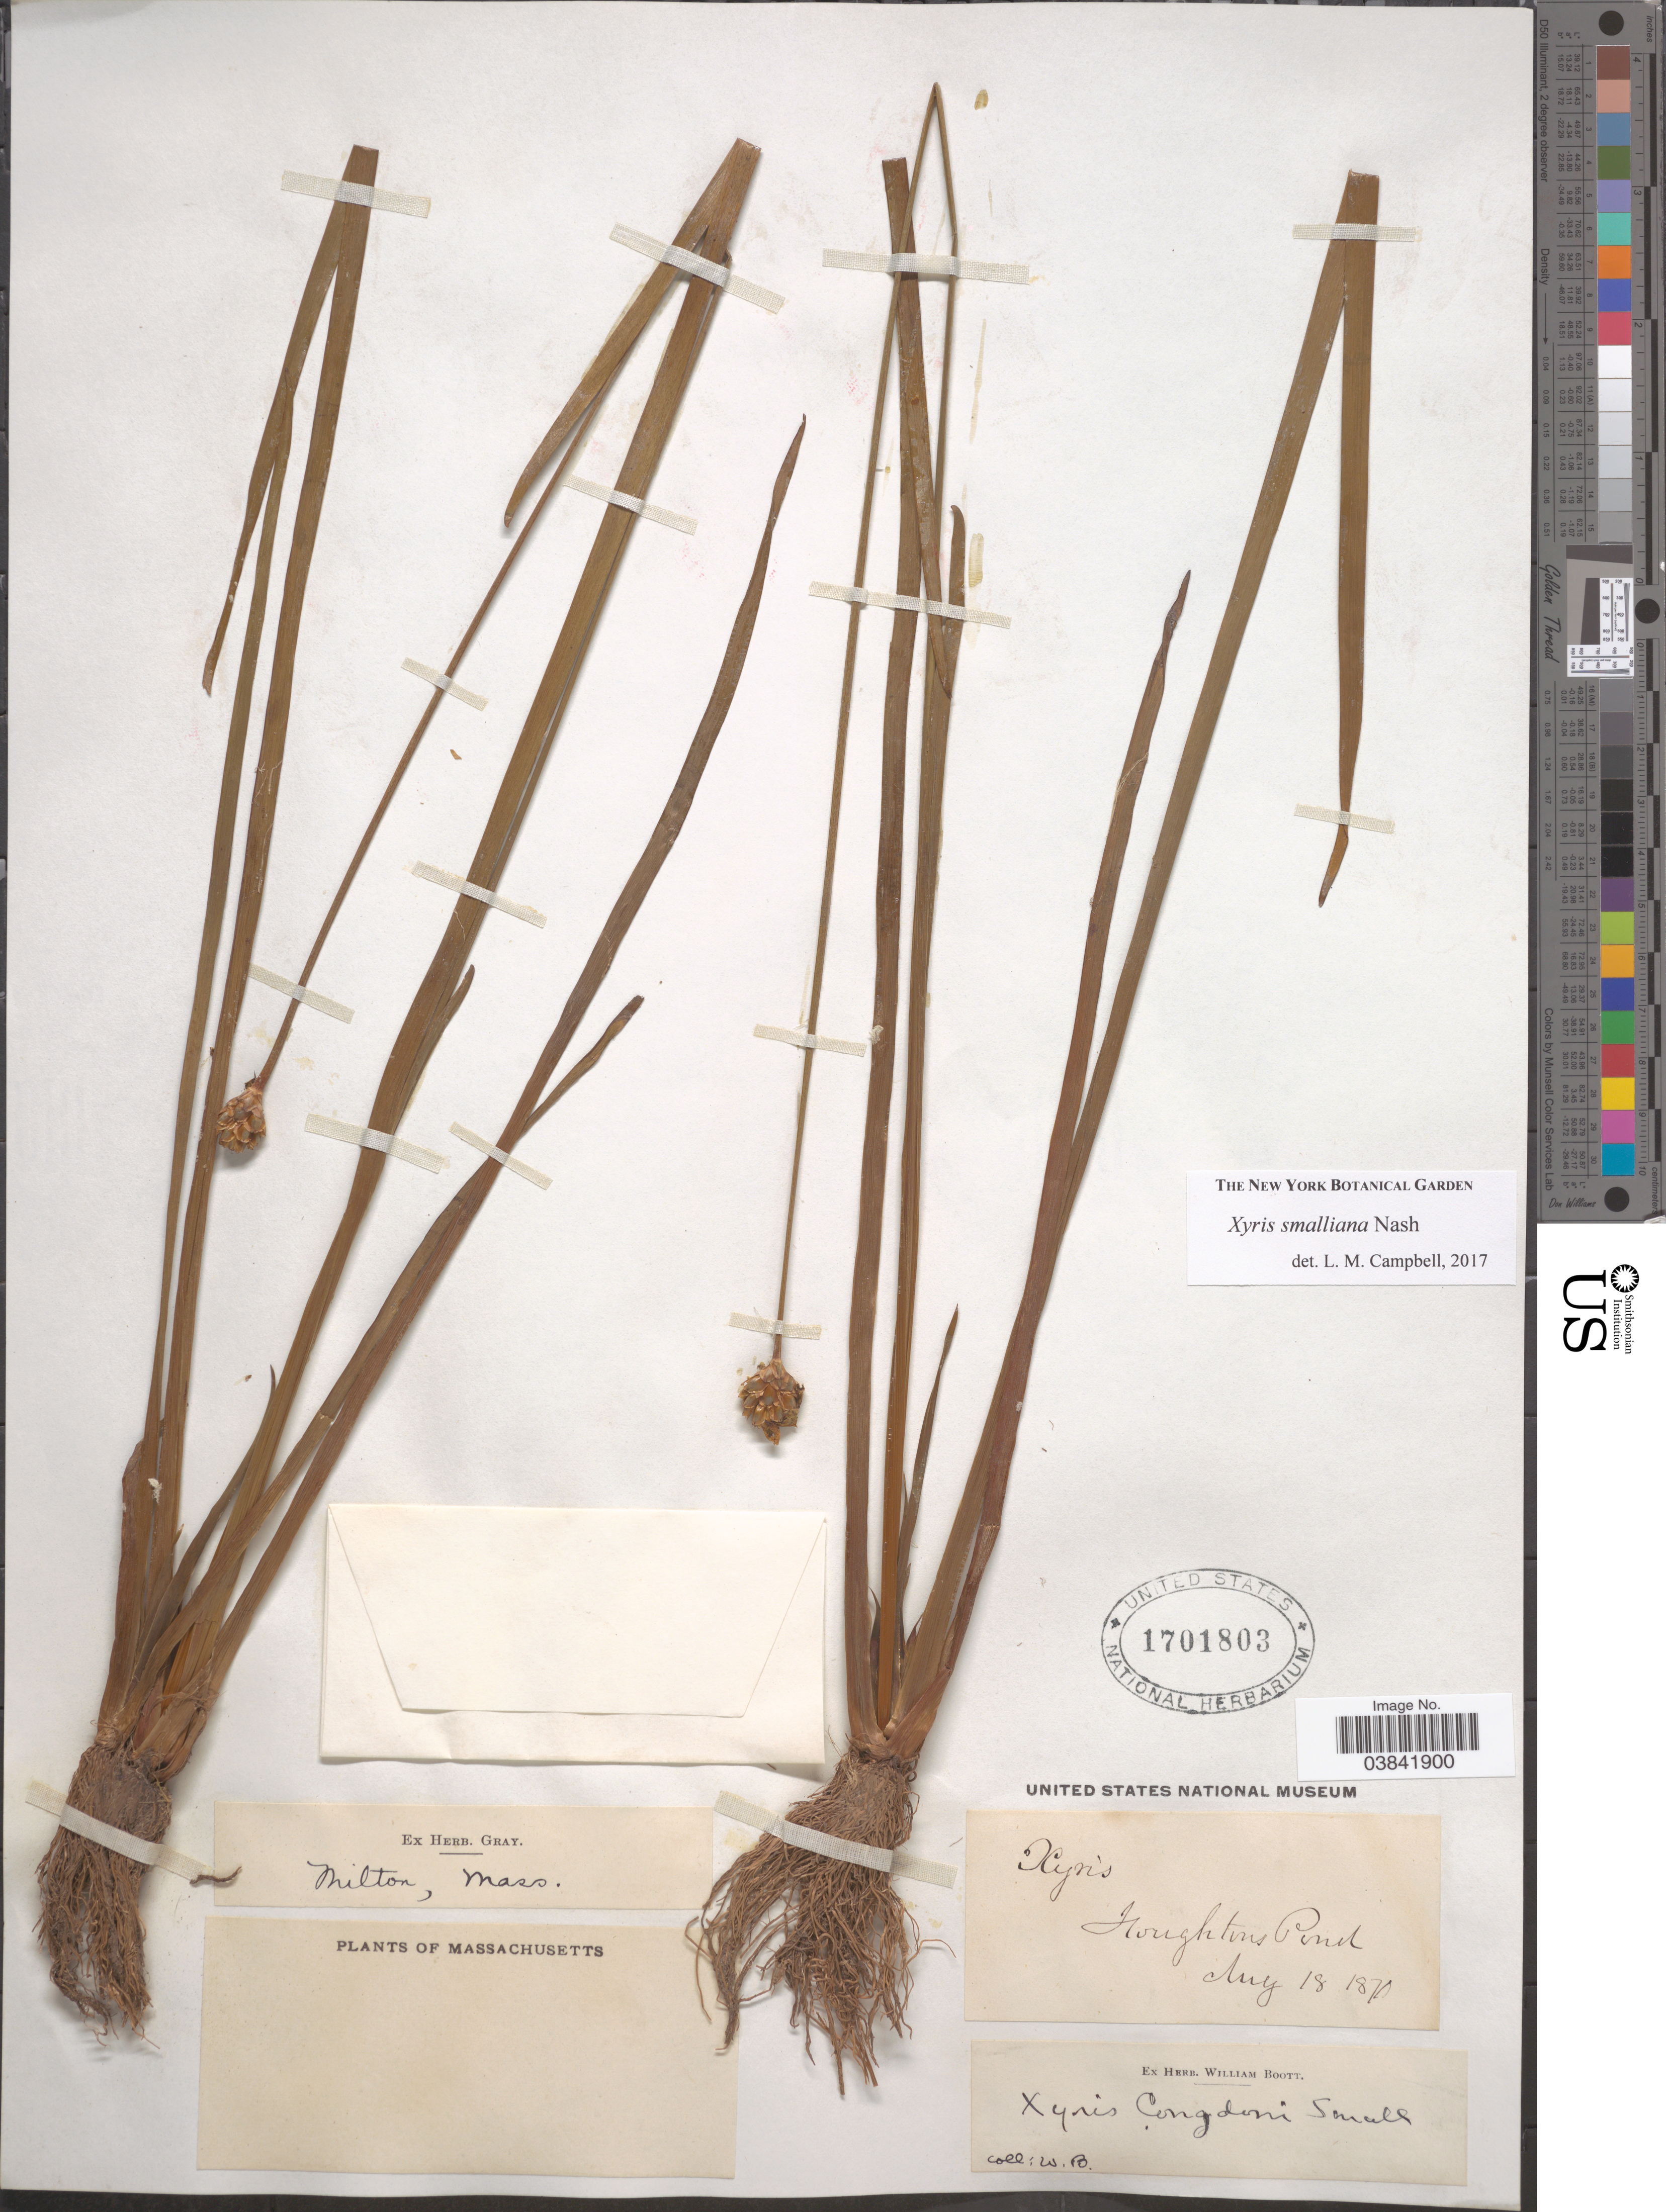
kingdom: Plantae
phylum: Tracheophyta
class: Liliopsida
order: Poales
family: Xyridaceae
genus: Xyris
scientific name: Xyris smalliana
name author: Nash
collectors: W. Boott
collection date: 1870-08-18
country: United States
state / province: Massachusetts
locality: Houghtons Pond.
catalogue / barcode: US 1701803